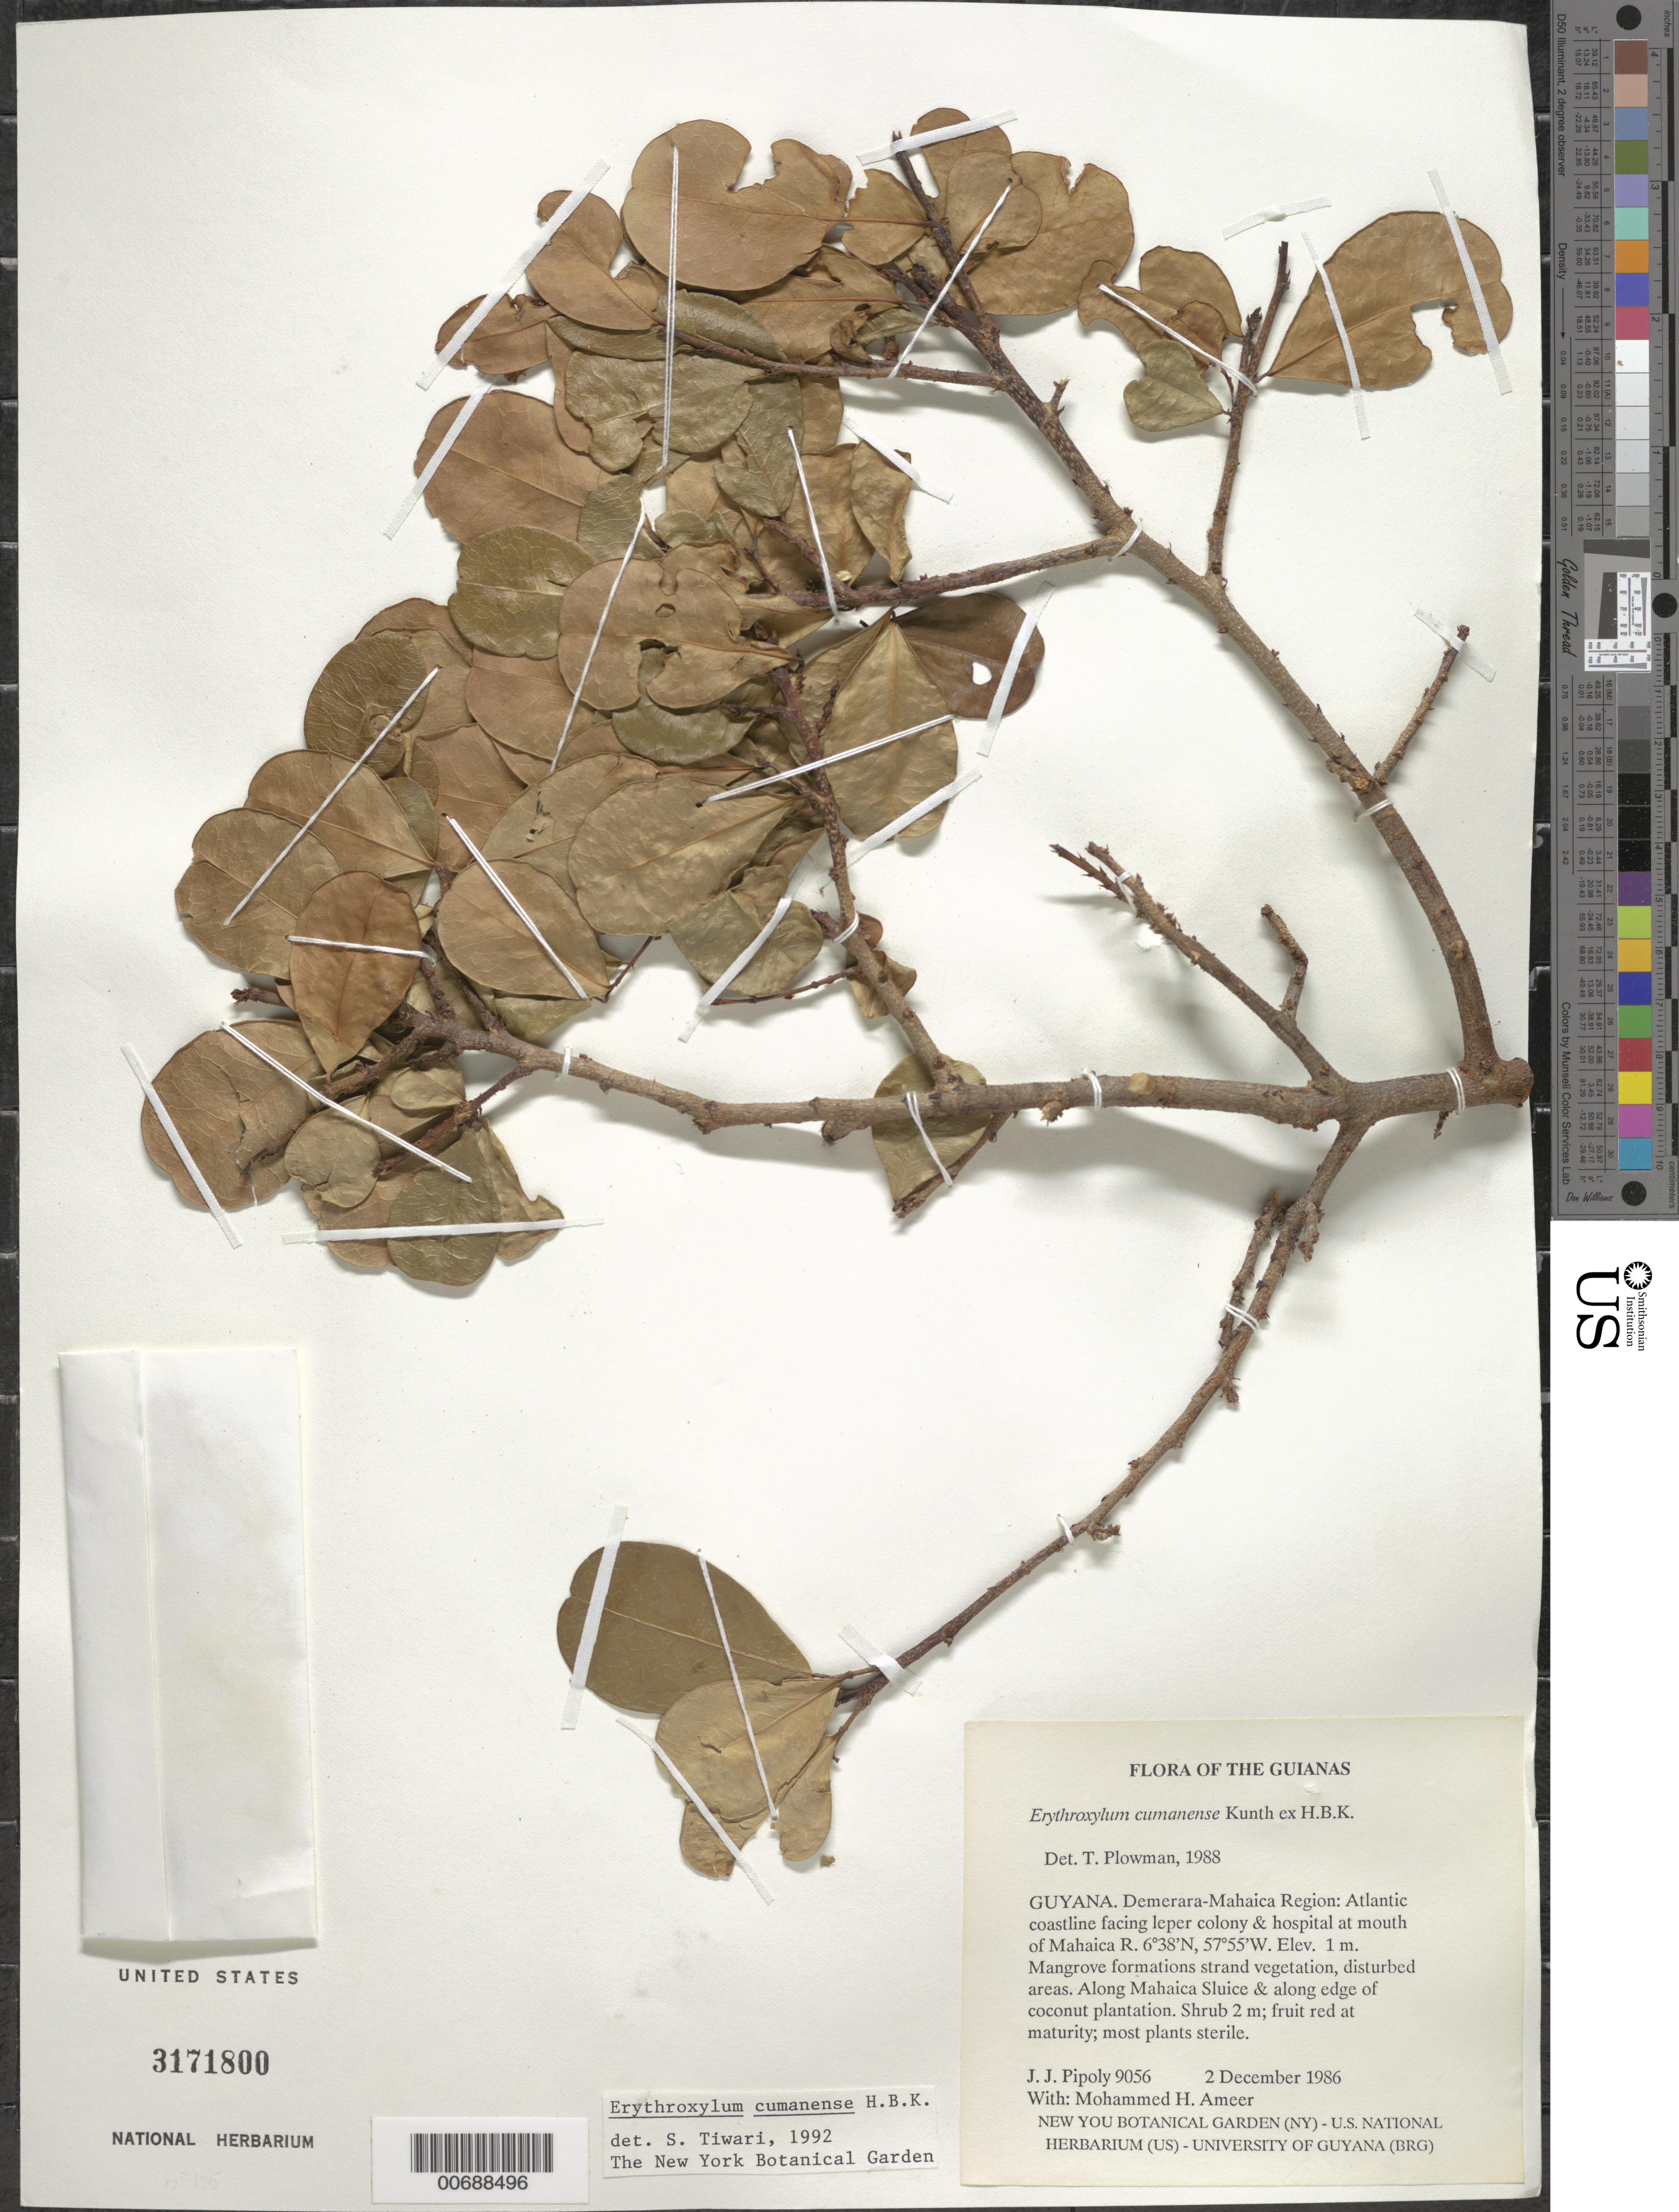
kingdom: Plantae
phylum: Tracheophyta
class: Magnoliopsida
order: Malpighiales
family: Erythroxylaceae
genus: Erythroxylum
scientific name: Erythroxylum cumanense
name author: Kunth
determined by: Plowman, Timothy C.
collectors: J. J. Pipoly & M. Ameer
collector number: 9056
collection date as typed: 2 December 1986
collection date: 1986-12-02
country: Guyana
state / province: Demerara-Mahaica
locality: Atlantic coastline facing leper colony & hospital at mouth of Mahaica R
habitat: Mangrove formations strand vegetation, disturbed areas. Along Mahaica Sluice & along edge of coconut plantation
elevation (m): -6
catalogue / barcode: US 3171800